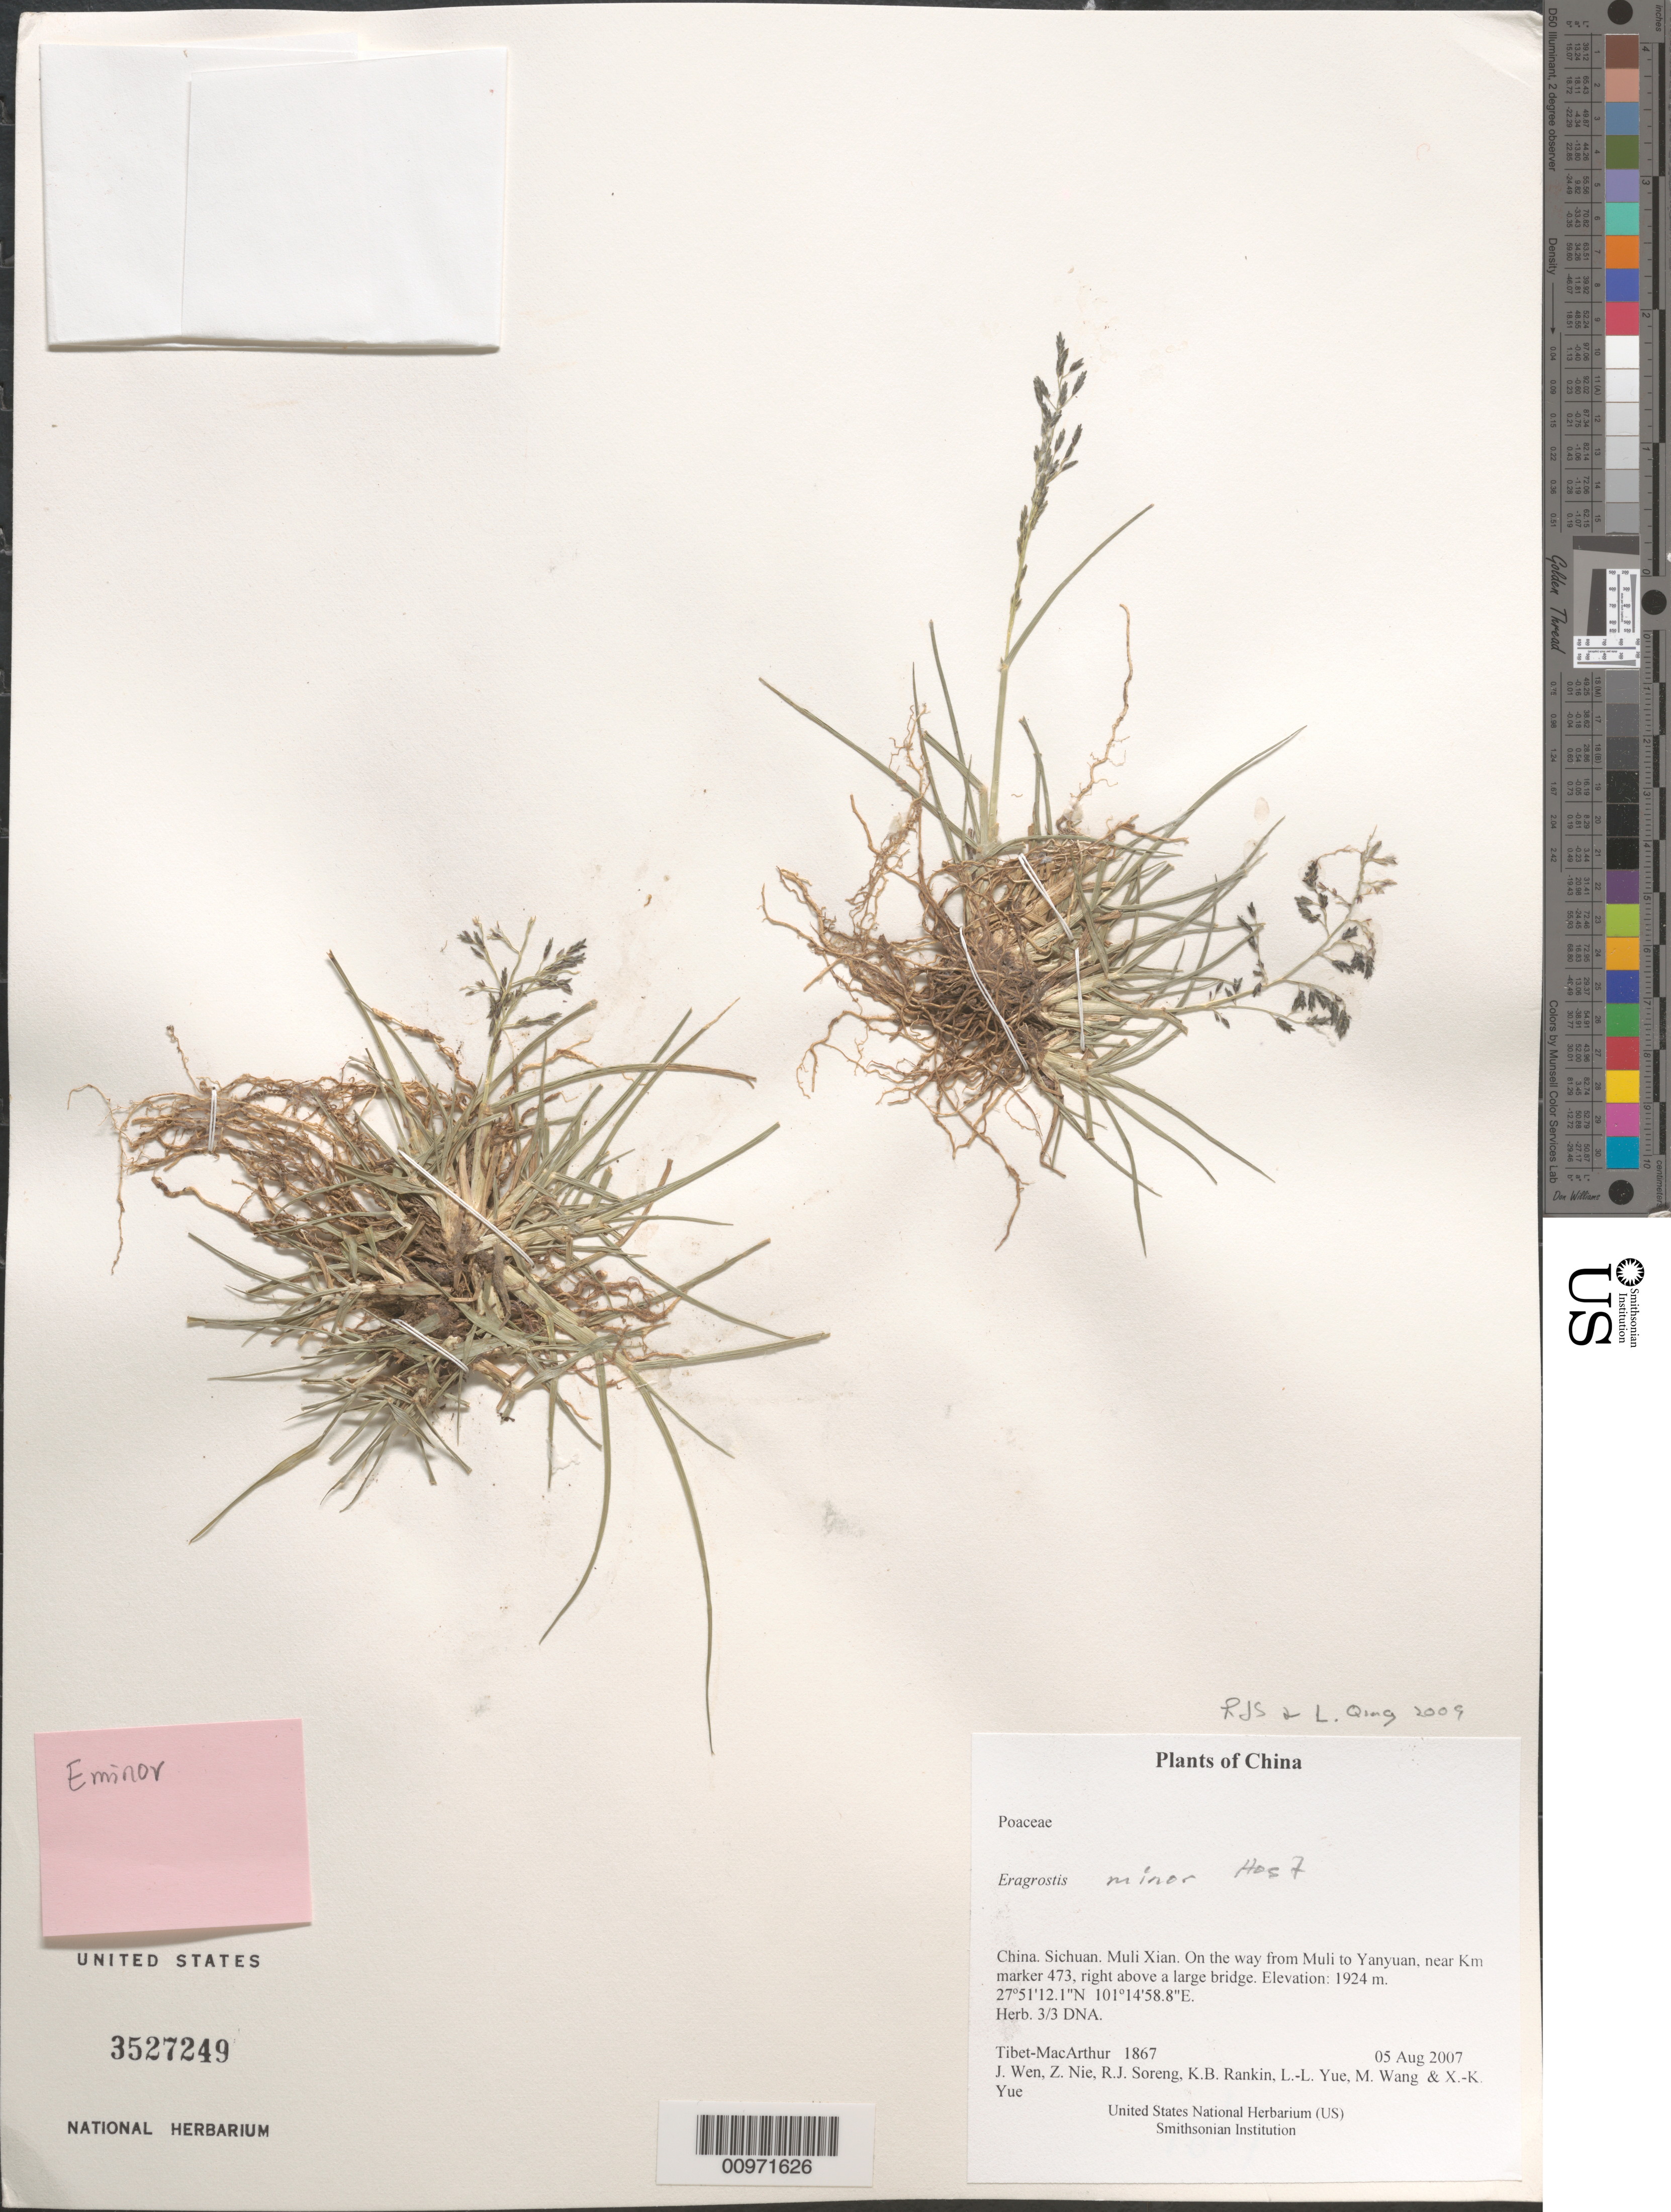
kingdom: Plantae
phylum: Tracheophyta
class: Liliopsida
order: Poales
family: Poaceae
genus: Eragrostis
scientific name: Eragrostis minor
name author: Host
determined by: Soreng, Robert J., Research Associate (BOT), Smithsonian Institution - National Museum of Natural History (UNITED STATES)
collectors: Tibet-MacArthur, J. Wen, Z. Nie, R. J. Soreng, K. Rankin, L. Yue, M. Wang & X. Yue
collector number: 1867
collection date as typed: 05 Aug 2007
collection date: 2007-08-05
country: China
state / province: Sichuan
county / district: Muli Xian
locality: On the way from Muli to Yanyuan, near Km marker 473, right above a large bridge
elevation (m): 1924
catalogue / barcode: US 3527249